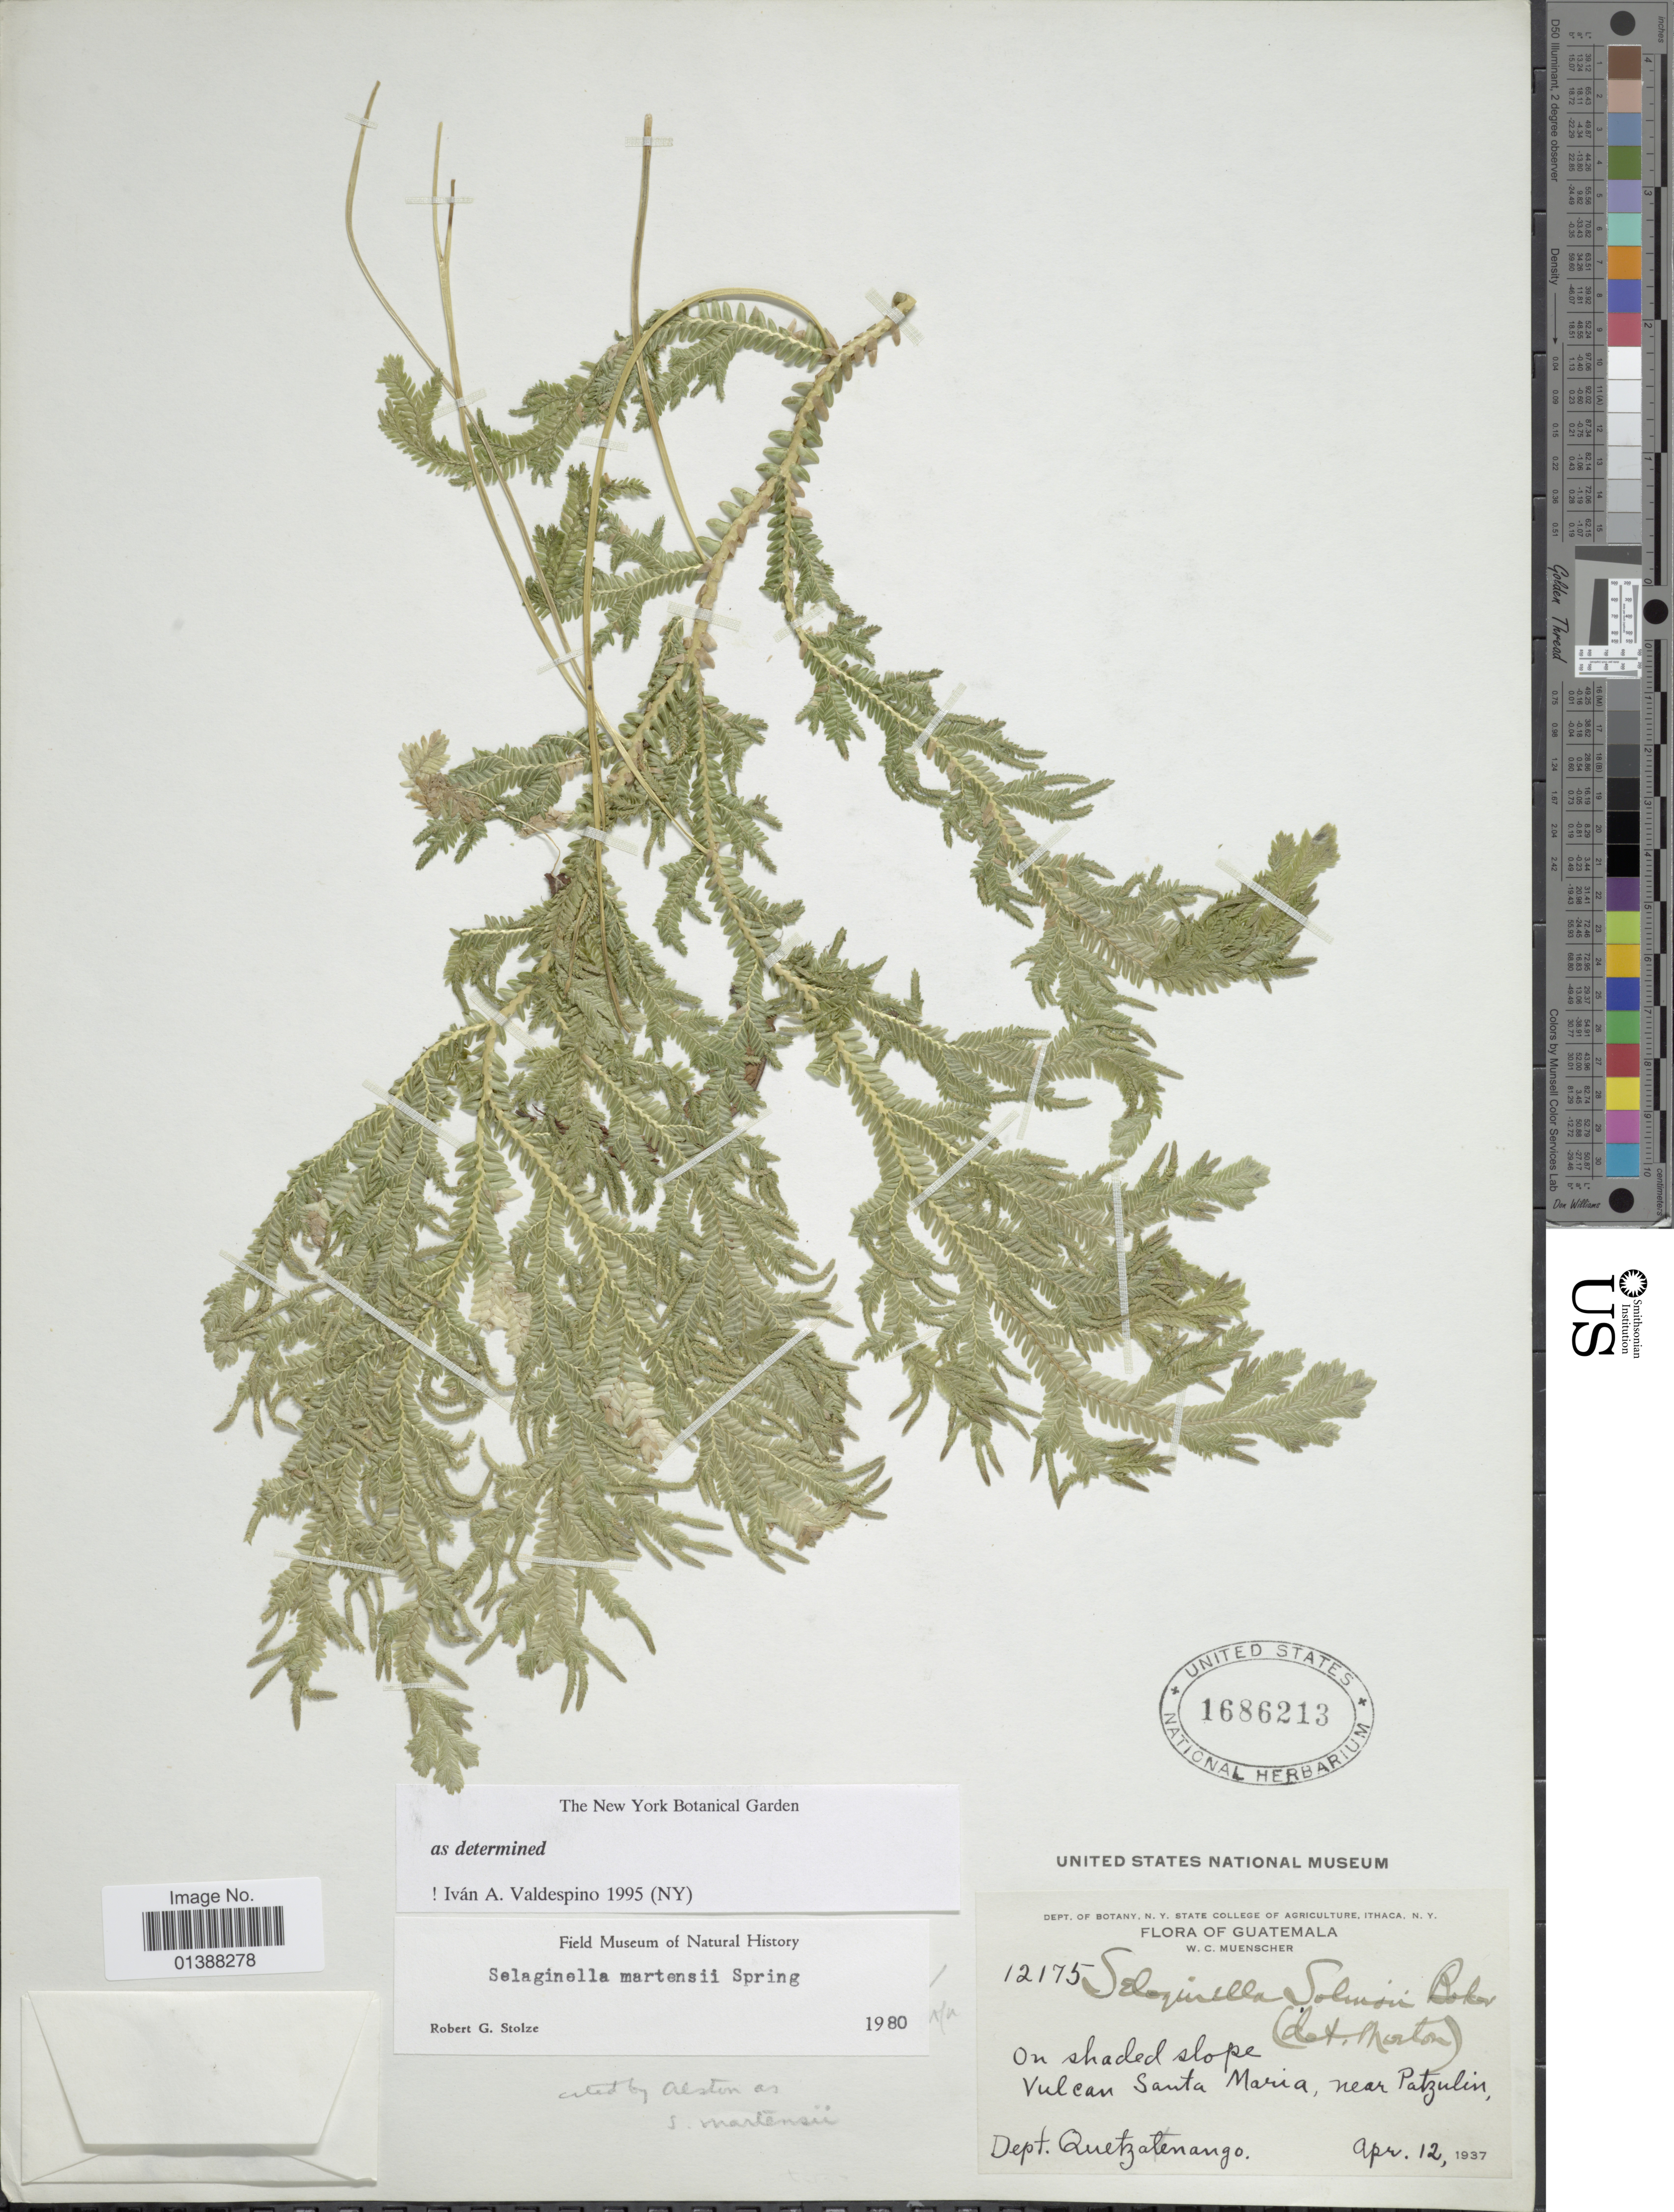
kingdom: Plantae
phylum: Tracheophyta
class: Lycopodiopsida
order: Selaginellales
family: Selaginellaceae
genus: Selaginella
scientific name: Selaginella martensii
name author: Spring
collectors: W. Muenscher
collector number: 12175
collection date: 1937-04-12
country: Guatemala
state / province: Quetzaltenango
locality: On shaded slope Vulcan Santa Maria, near Patzulin, Dept Quetzaltenango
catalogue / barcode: US 1686213